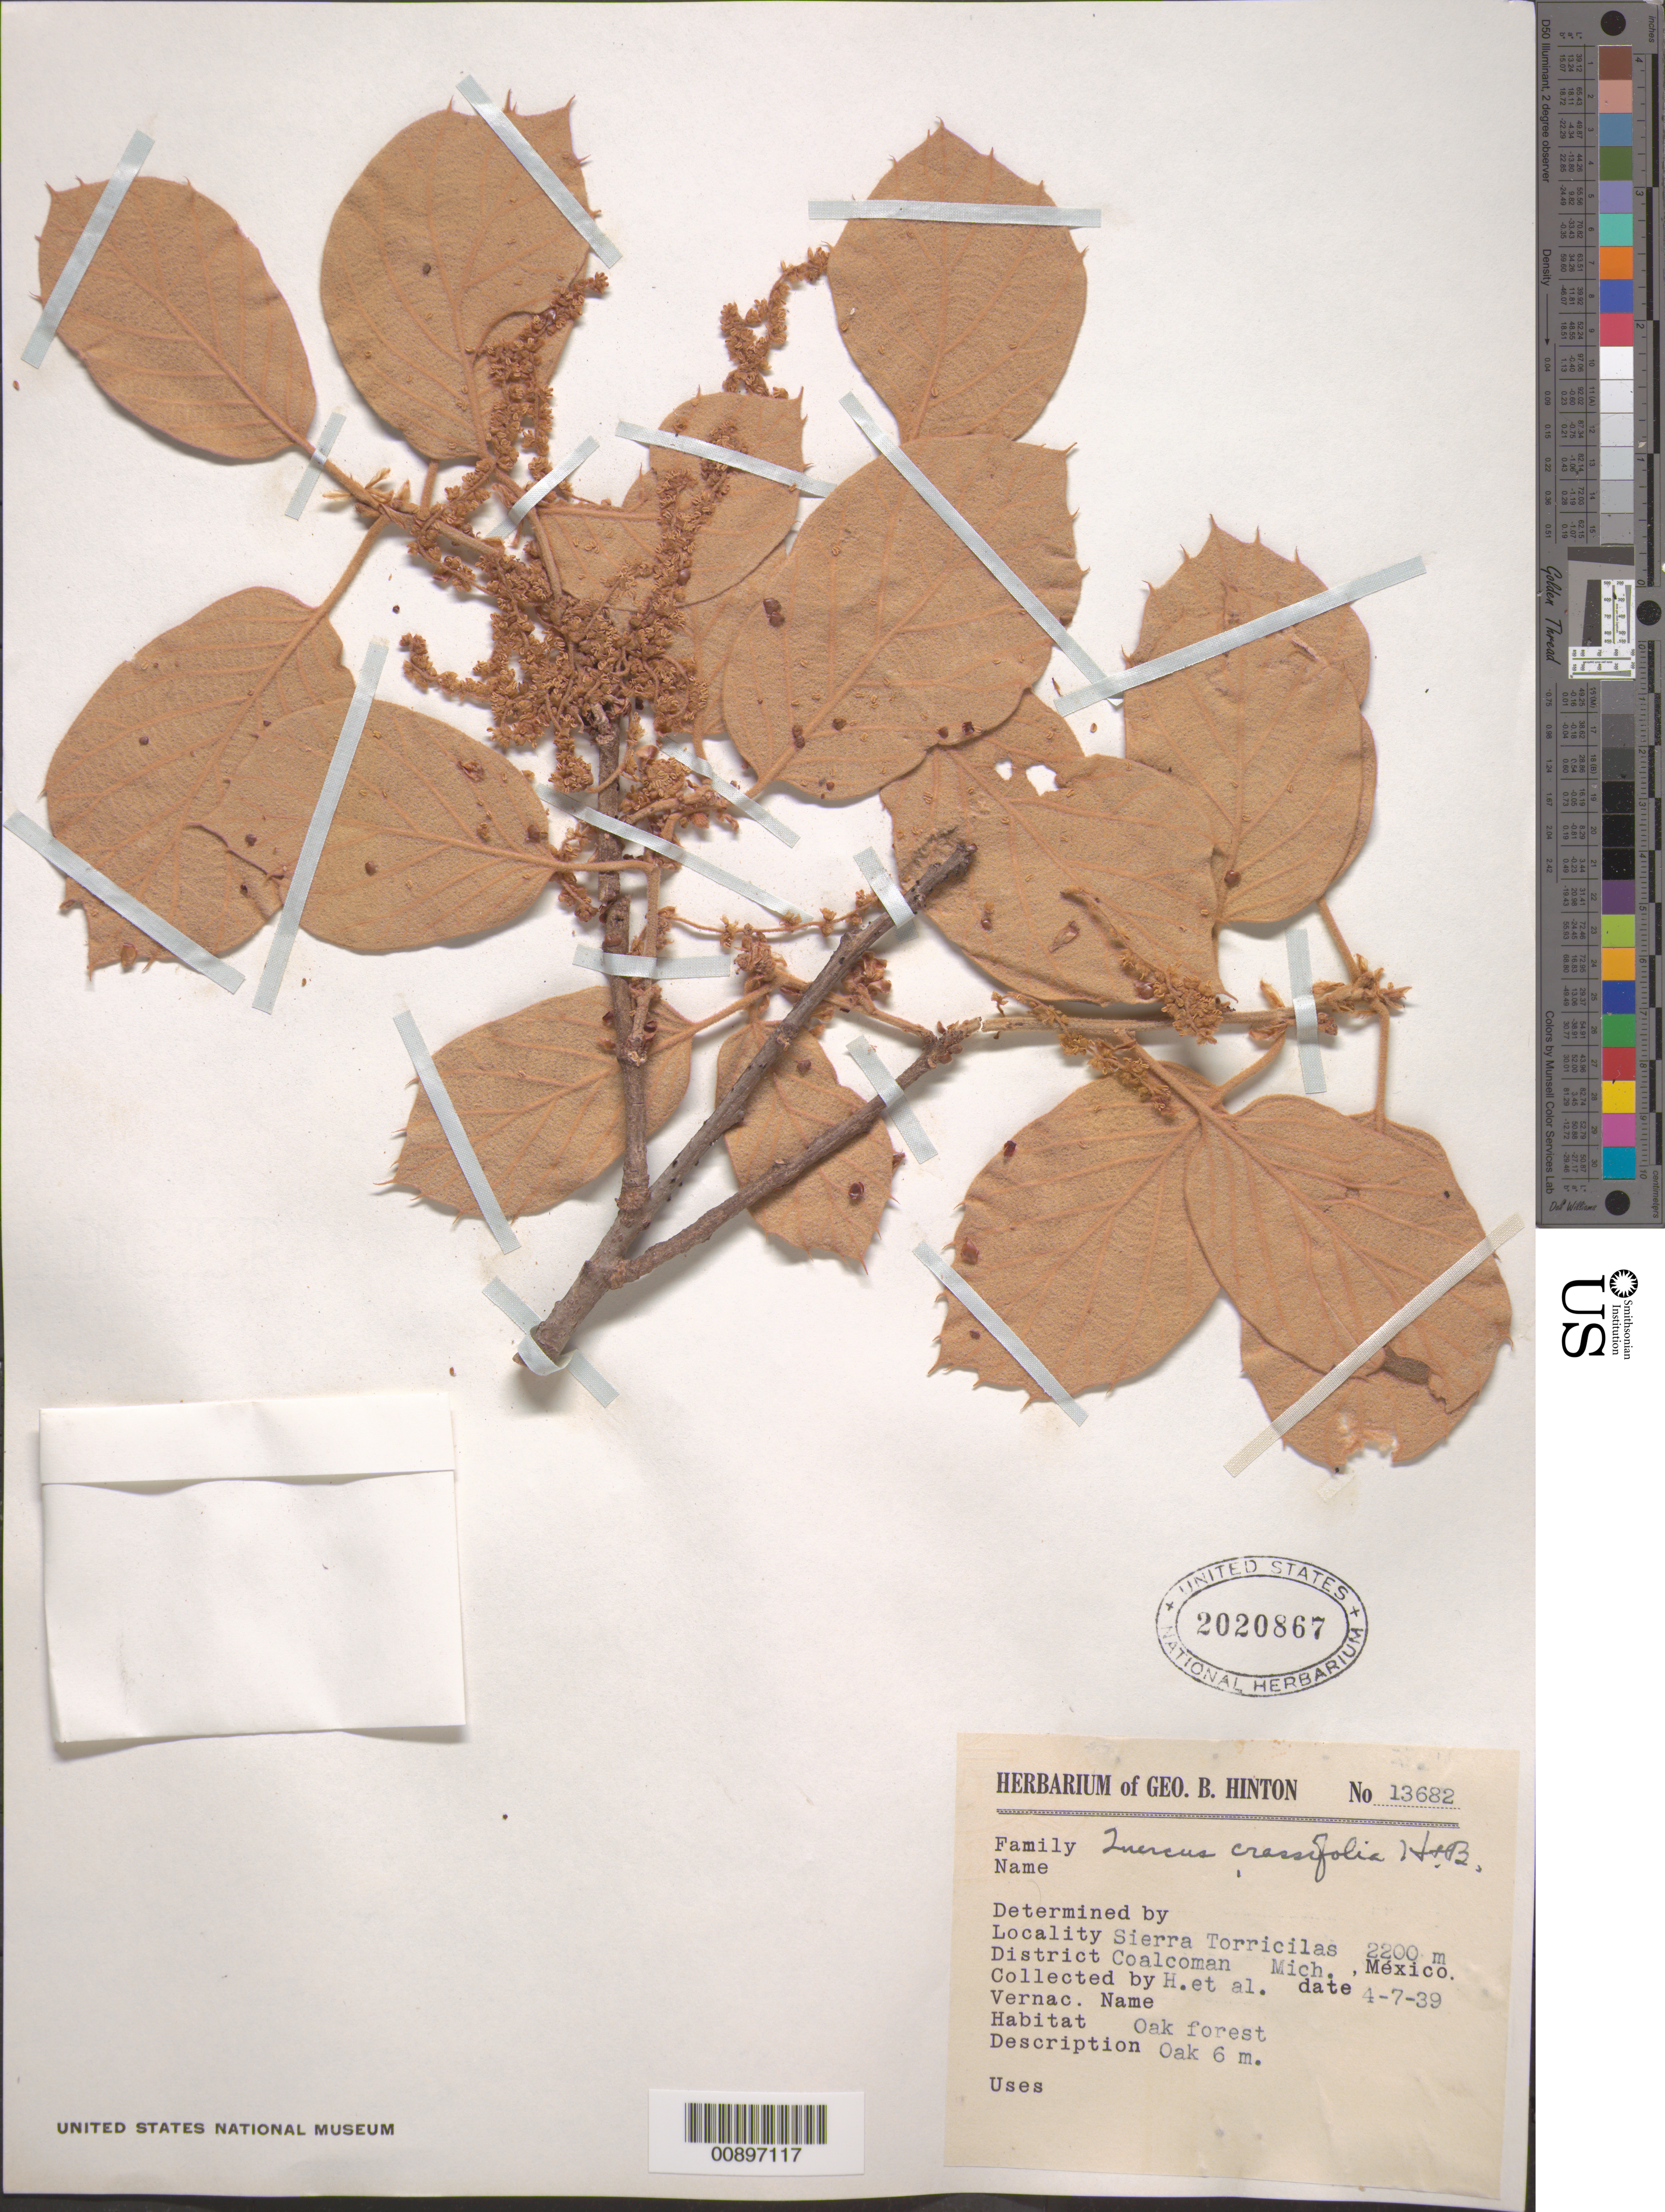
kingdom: Plantae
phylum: Tracheophyta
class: Magnoliopsida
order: Fagales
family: Fagaceae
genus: Quercus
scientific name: Quercus crassifolia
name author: Humb. & Bonpl.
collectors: G. B. Hinton & et al.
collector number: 13682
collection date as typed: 07 Apr 1939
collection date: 1939-04-07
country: Mexico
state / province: Michoacán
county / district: Coalcomán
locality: Sierra Torricillas, District Coalcomán, State Michoacán.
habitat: Oak forest.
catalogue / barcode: US 2020867